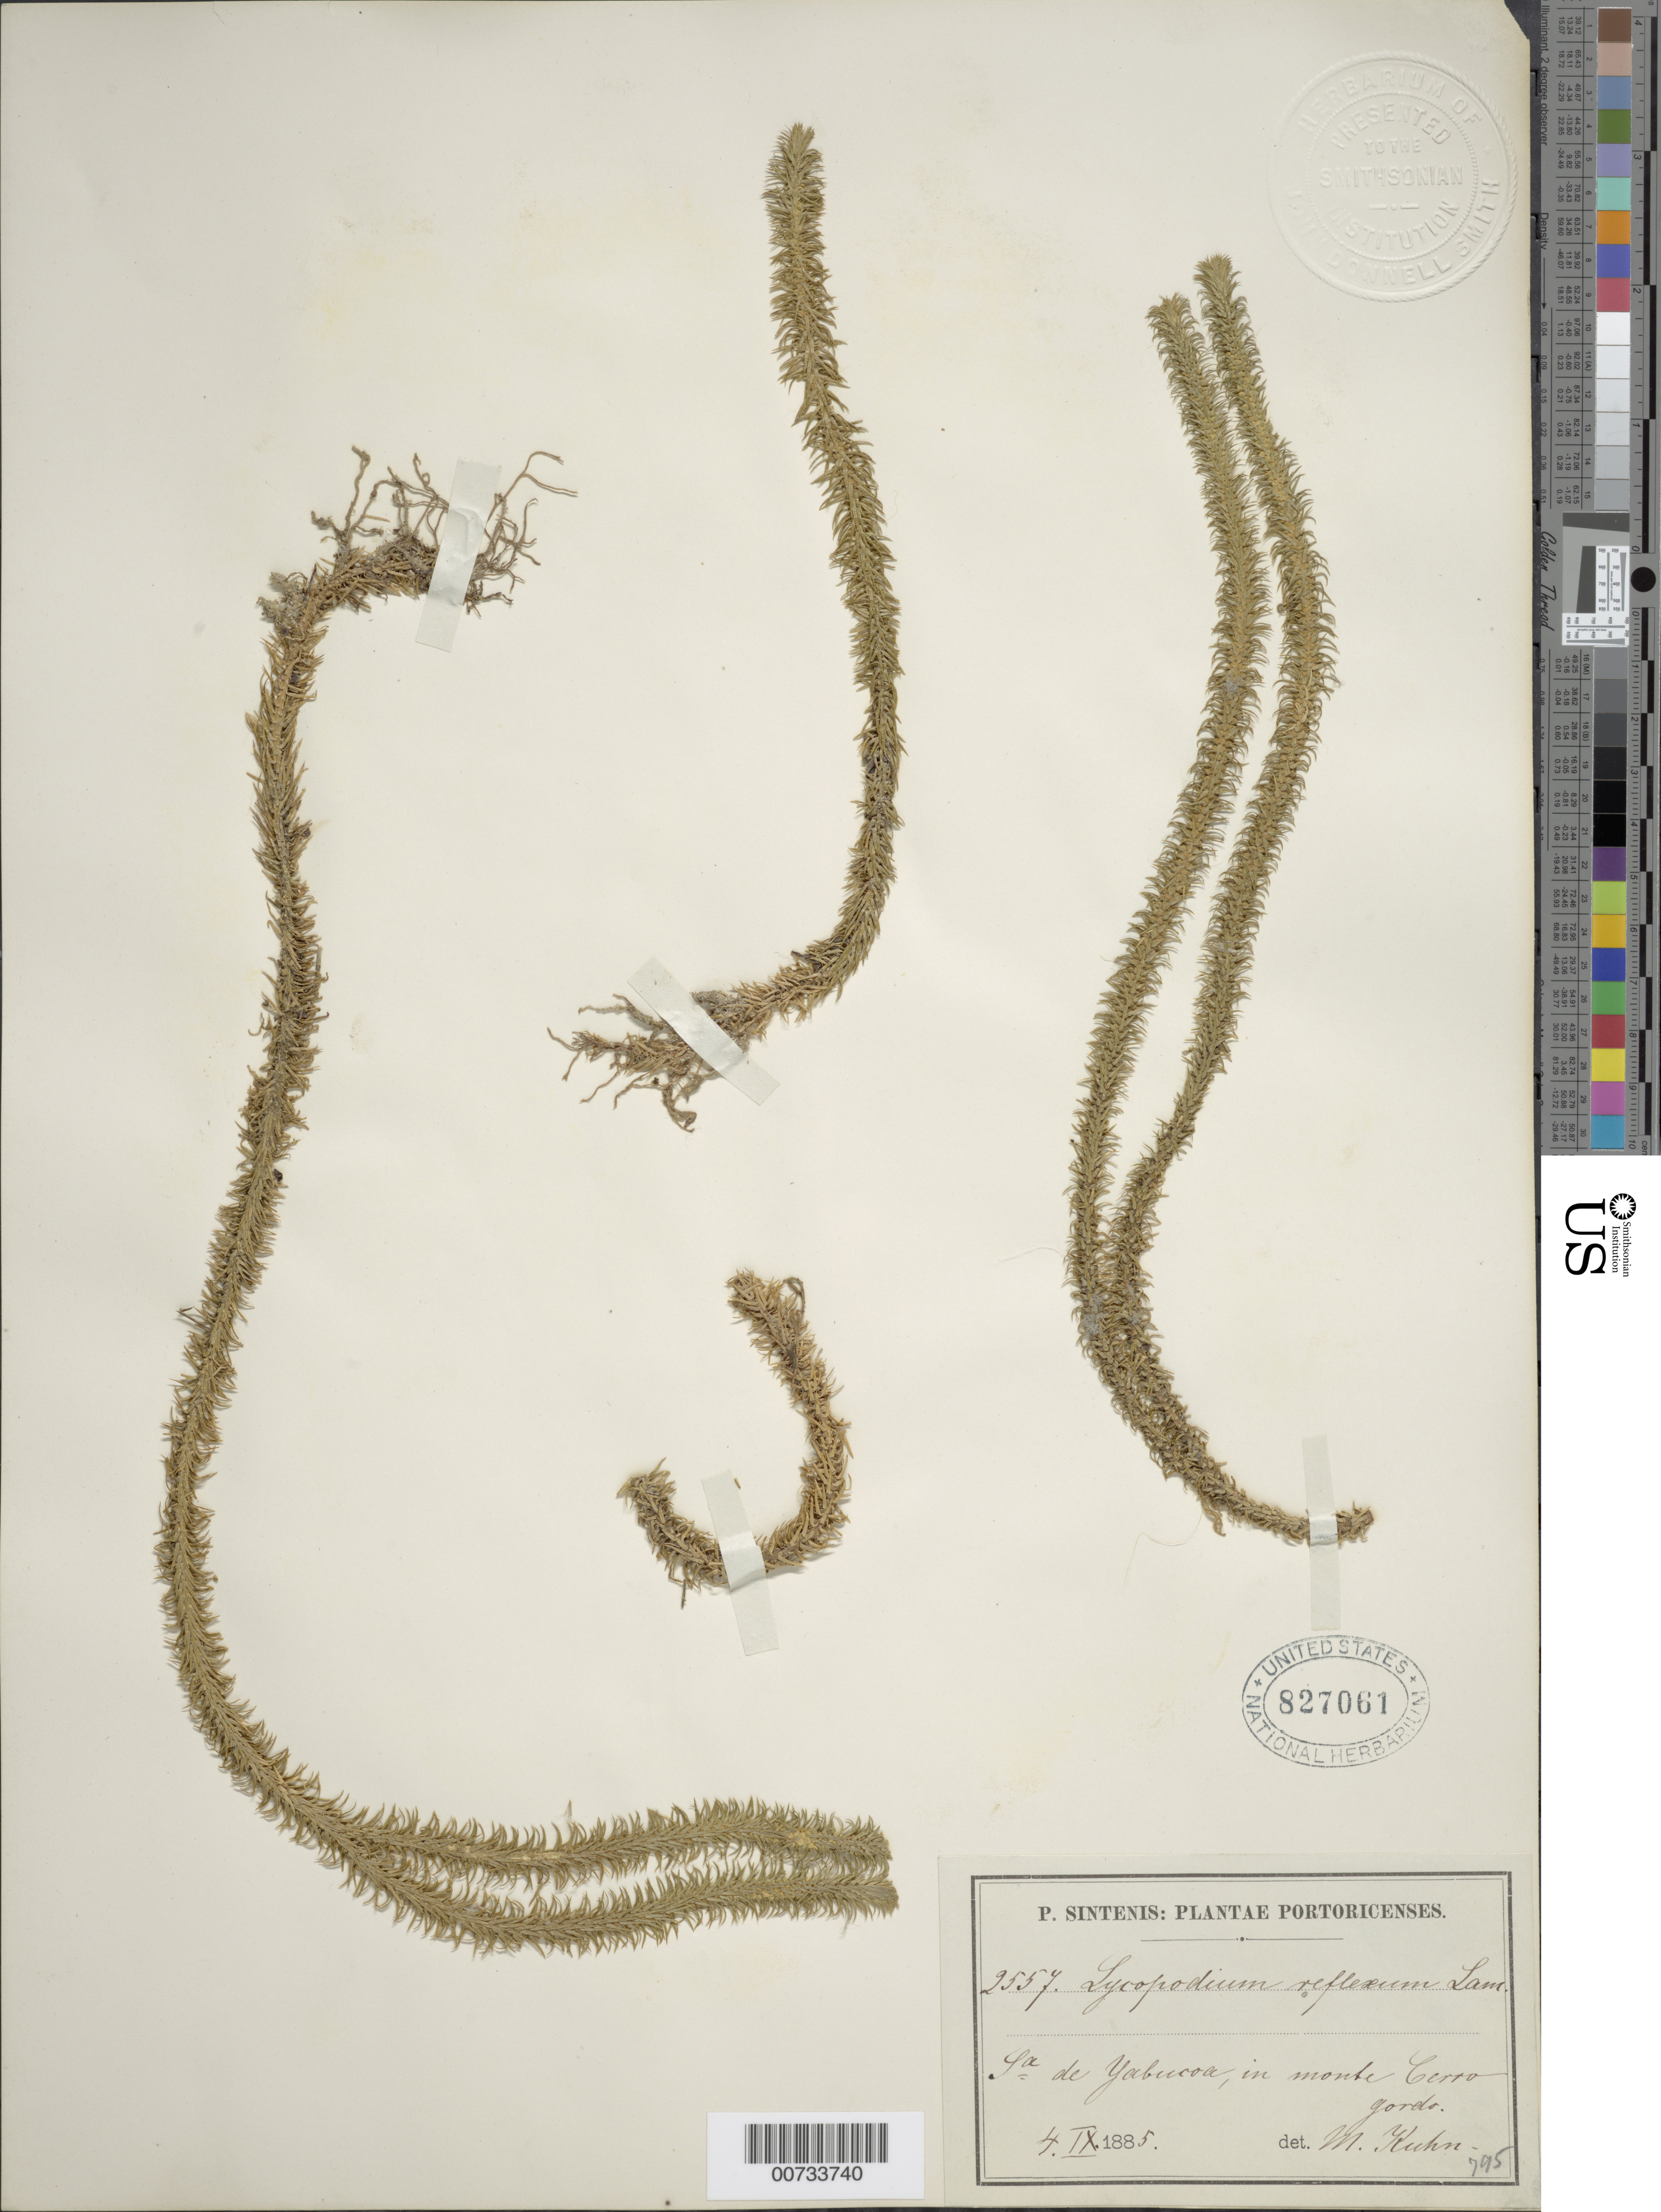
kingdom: Plantae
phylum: Tracheophyta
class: Lycopodiopsida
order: Lycopodiales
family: Lycopodiaceae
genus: Phlegmariurus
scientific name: Phlegmariurus reflexus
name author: (Lam.) B. Øllg.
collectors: P. Sintenis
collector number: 2557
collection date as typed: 04 Sep 1885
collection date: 1885-09-04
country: Puerto Rico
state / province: Yabucoa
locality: Sierra de Yabucoa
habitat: In monte Cerro Gordo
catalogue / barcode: US 827061